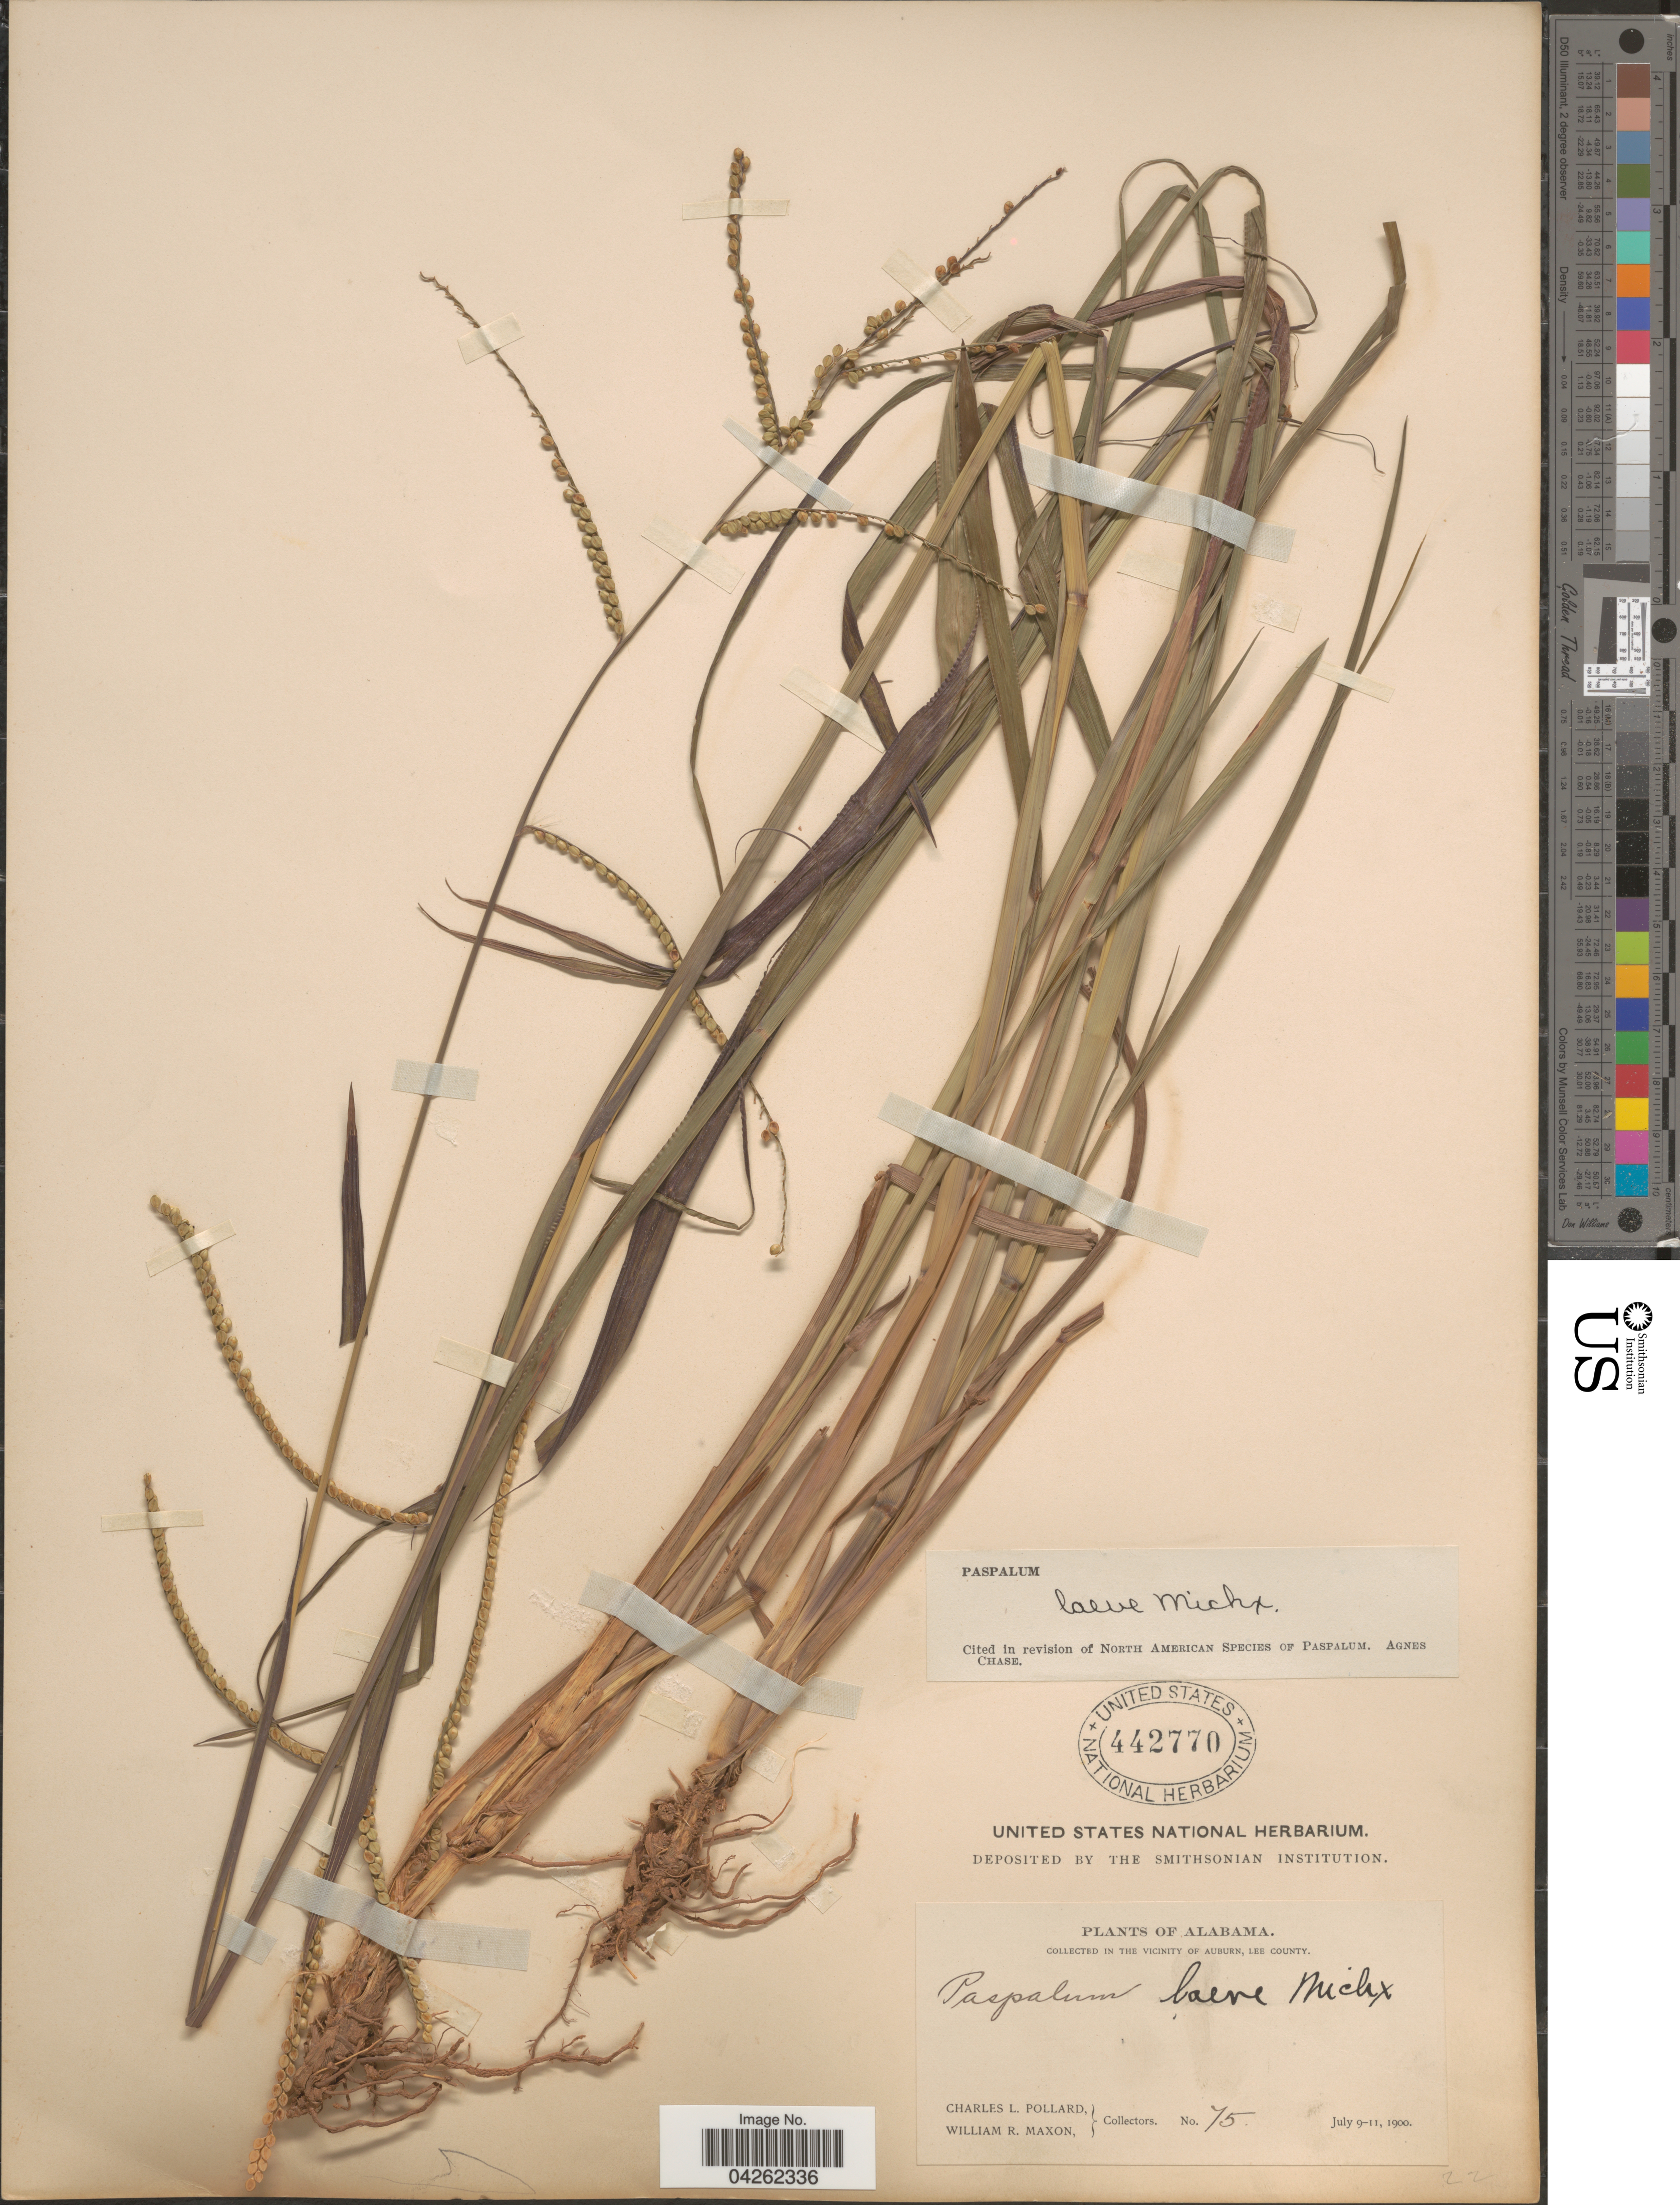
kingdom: Plantae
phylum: Tracheophyta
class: Liliopsida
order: Poales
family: Poaceae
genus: Paspalum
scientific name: Paspalum laeve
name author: Michx.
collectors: C. L. Pollard & W. R. Maxon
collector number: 75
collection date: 1900-07-09/1900-07-11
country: United States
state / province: Alabama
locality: In the Vicinity of Auburn, Lee County.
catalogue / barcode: US 442770